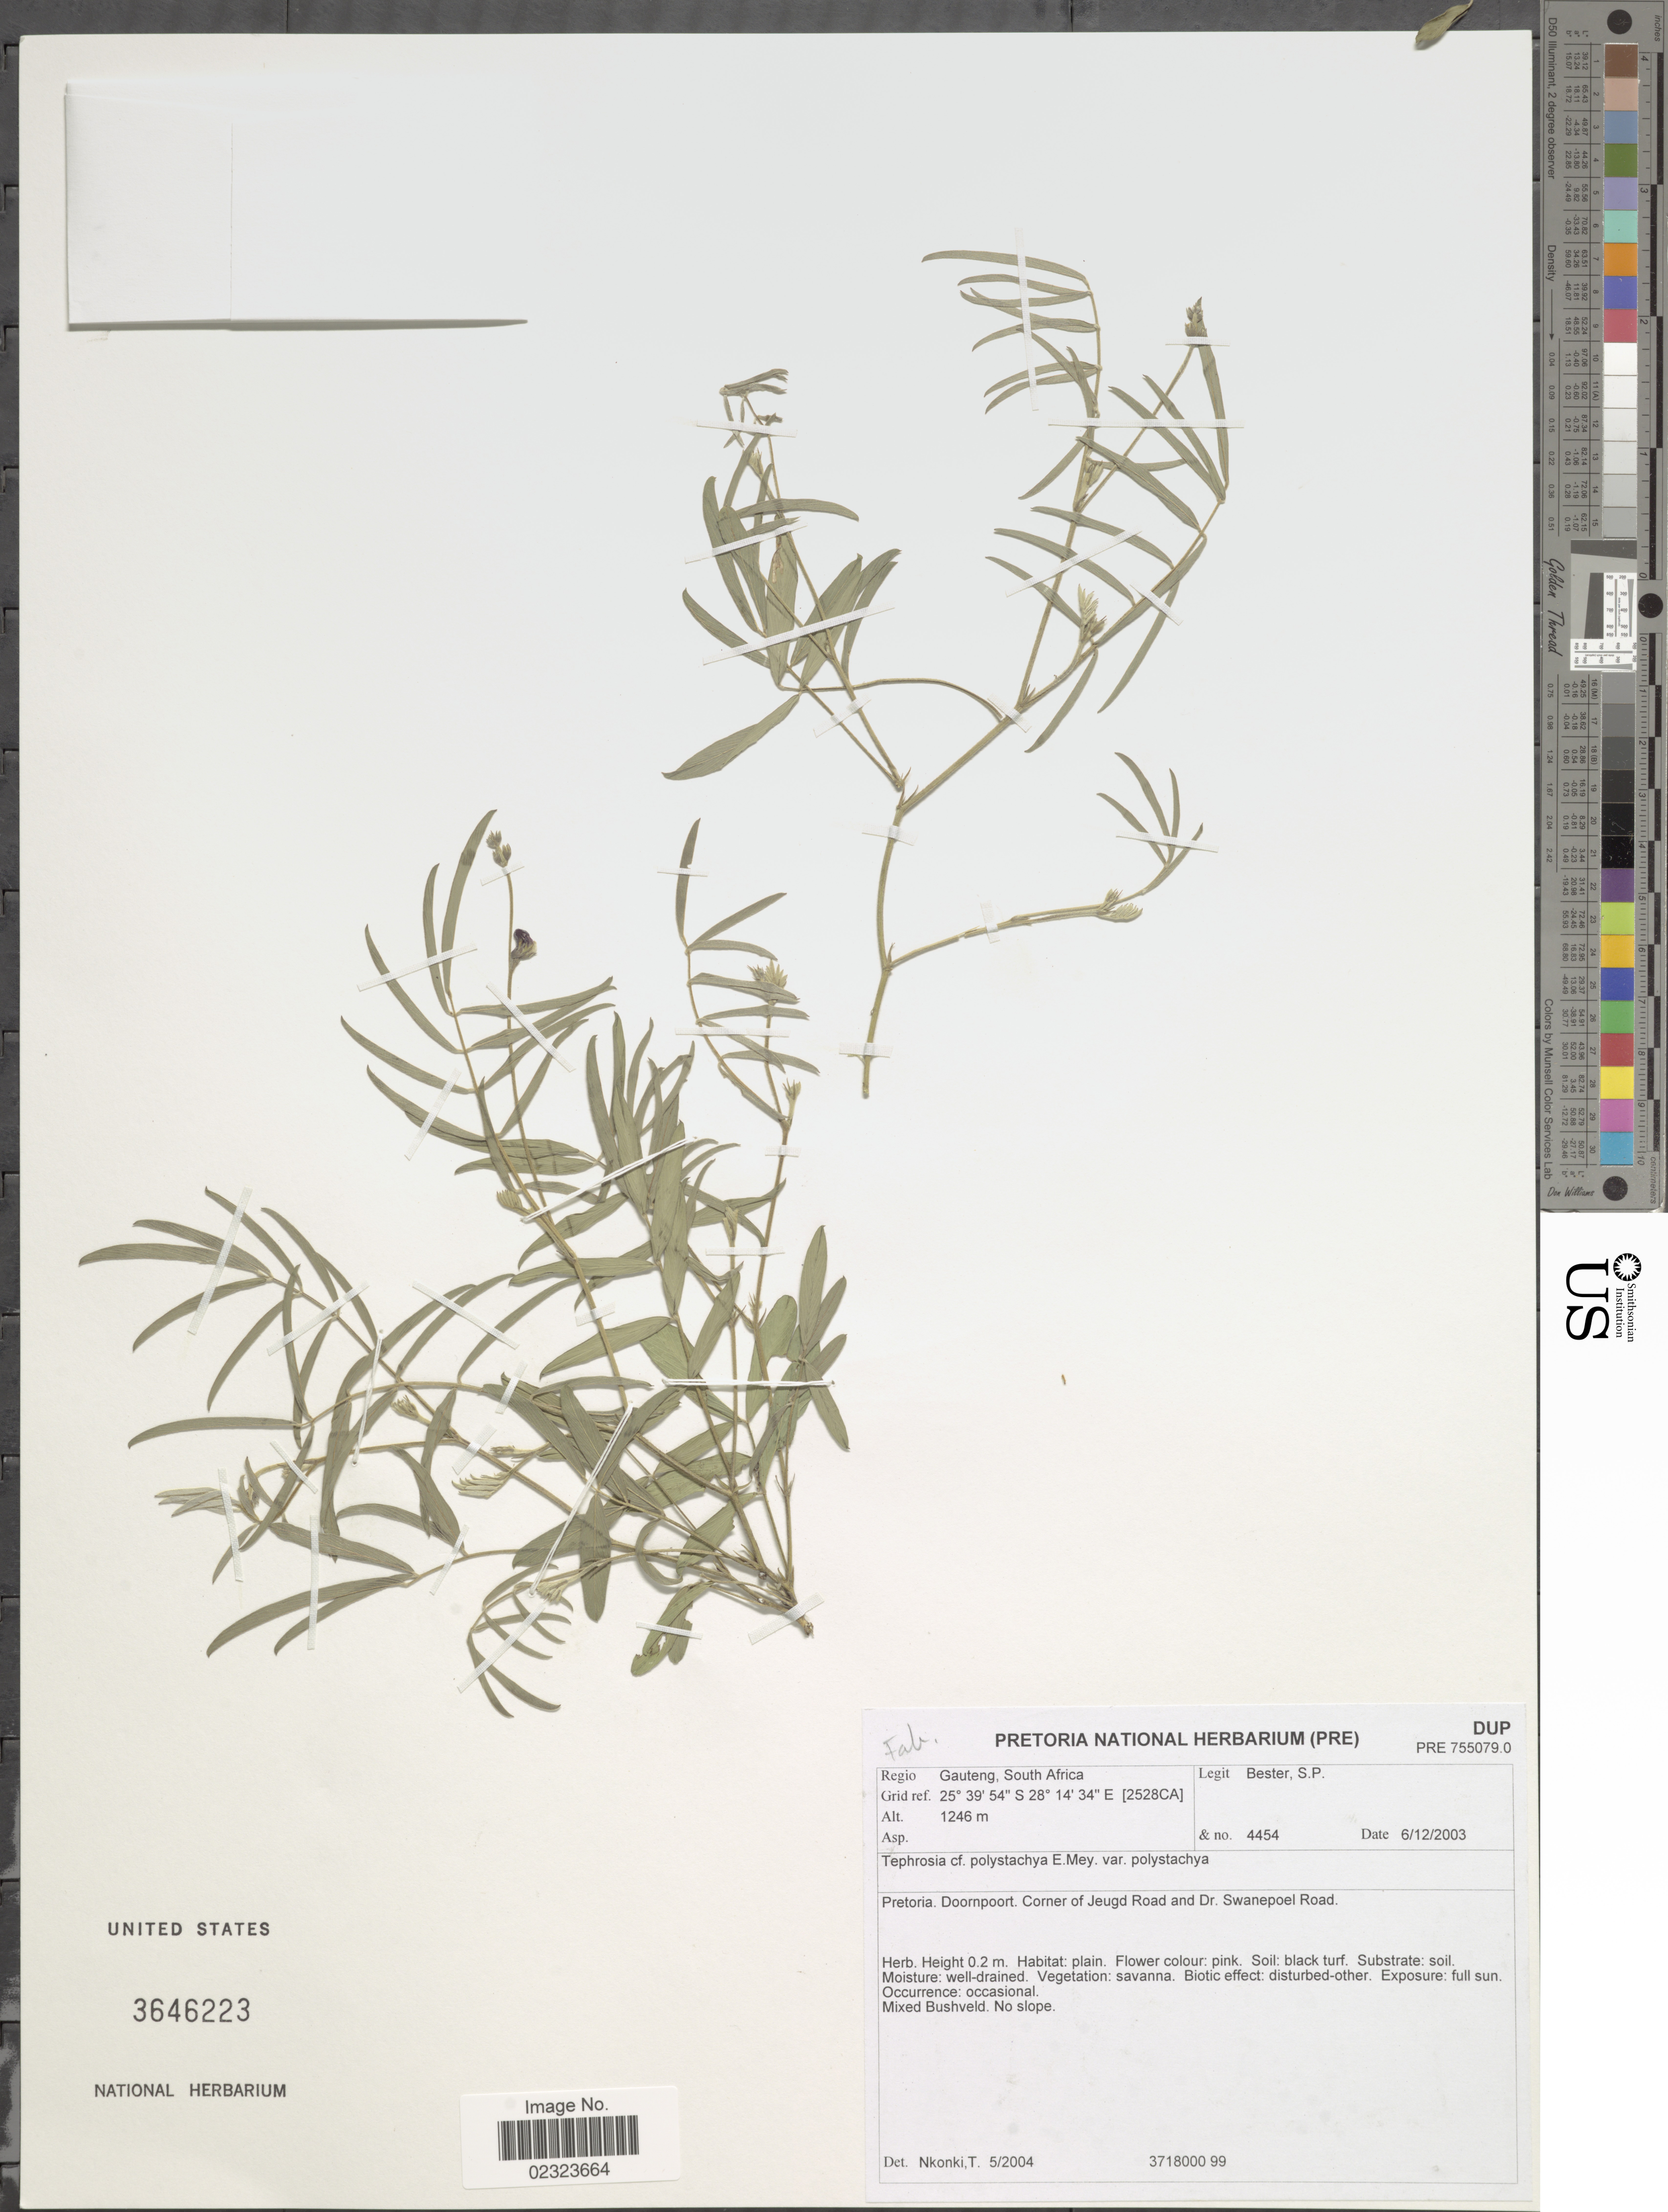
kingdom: Plantae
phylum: Tracheophyta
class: Magnoliopsida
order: Fabales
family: Fabaceae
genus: Tephrosia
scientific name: Tephrosia polystachya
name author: E. Mey.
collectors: S. Bester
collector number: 4454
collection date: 2003-12-06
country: South Africa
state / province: Gauteng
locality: Pretoria, Doornpoort, Corner of Jeugd Road and Dr. Swanepoel Road.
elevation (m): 1246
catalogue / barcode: US 3646223